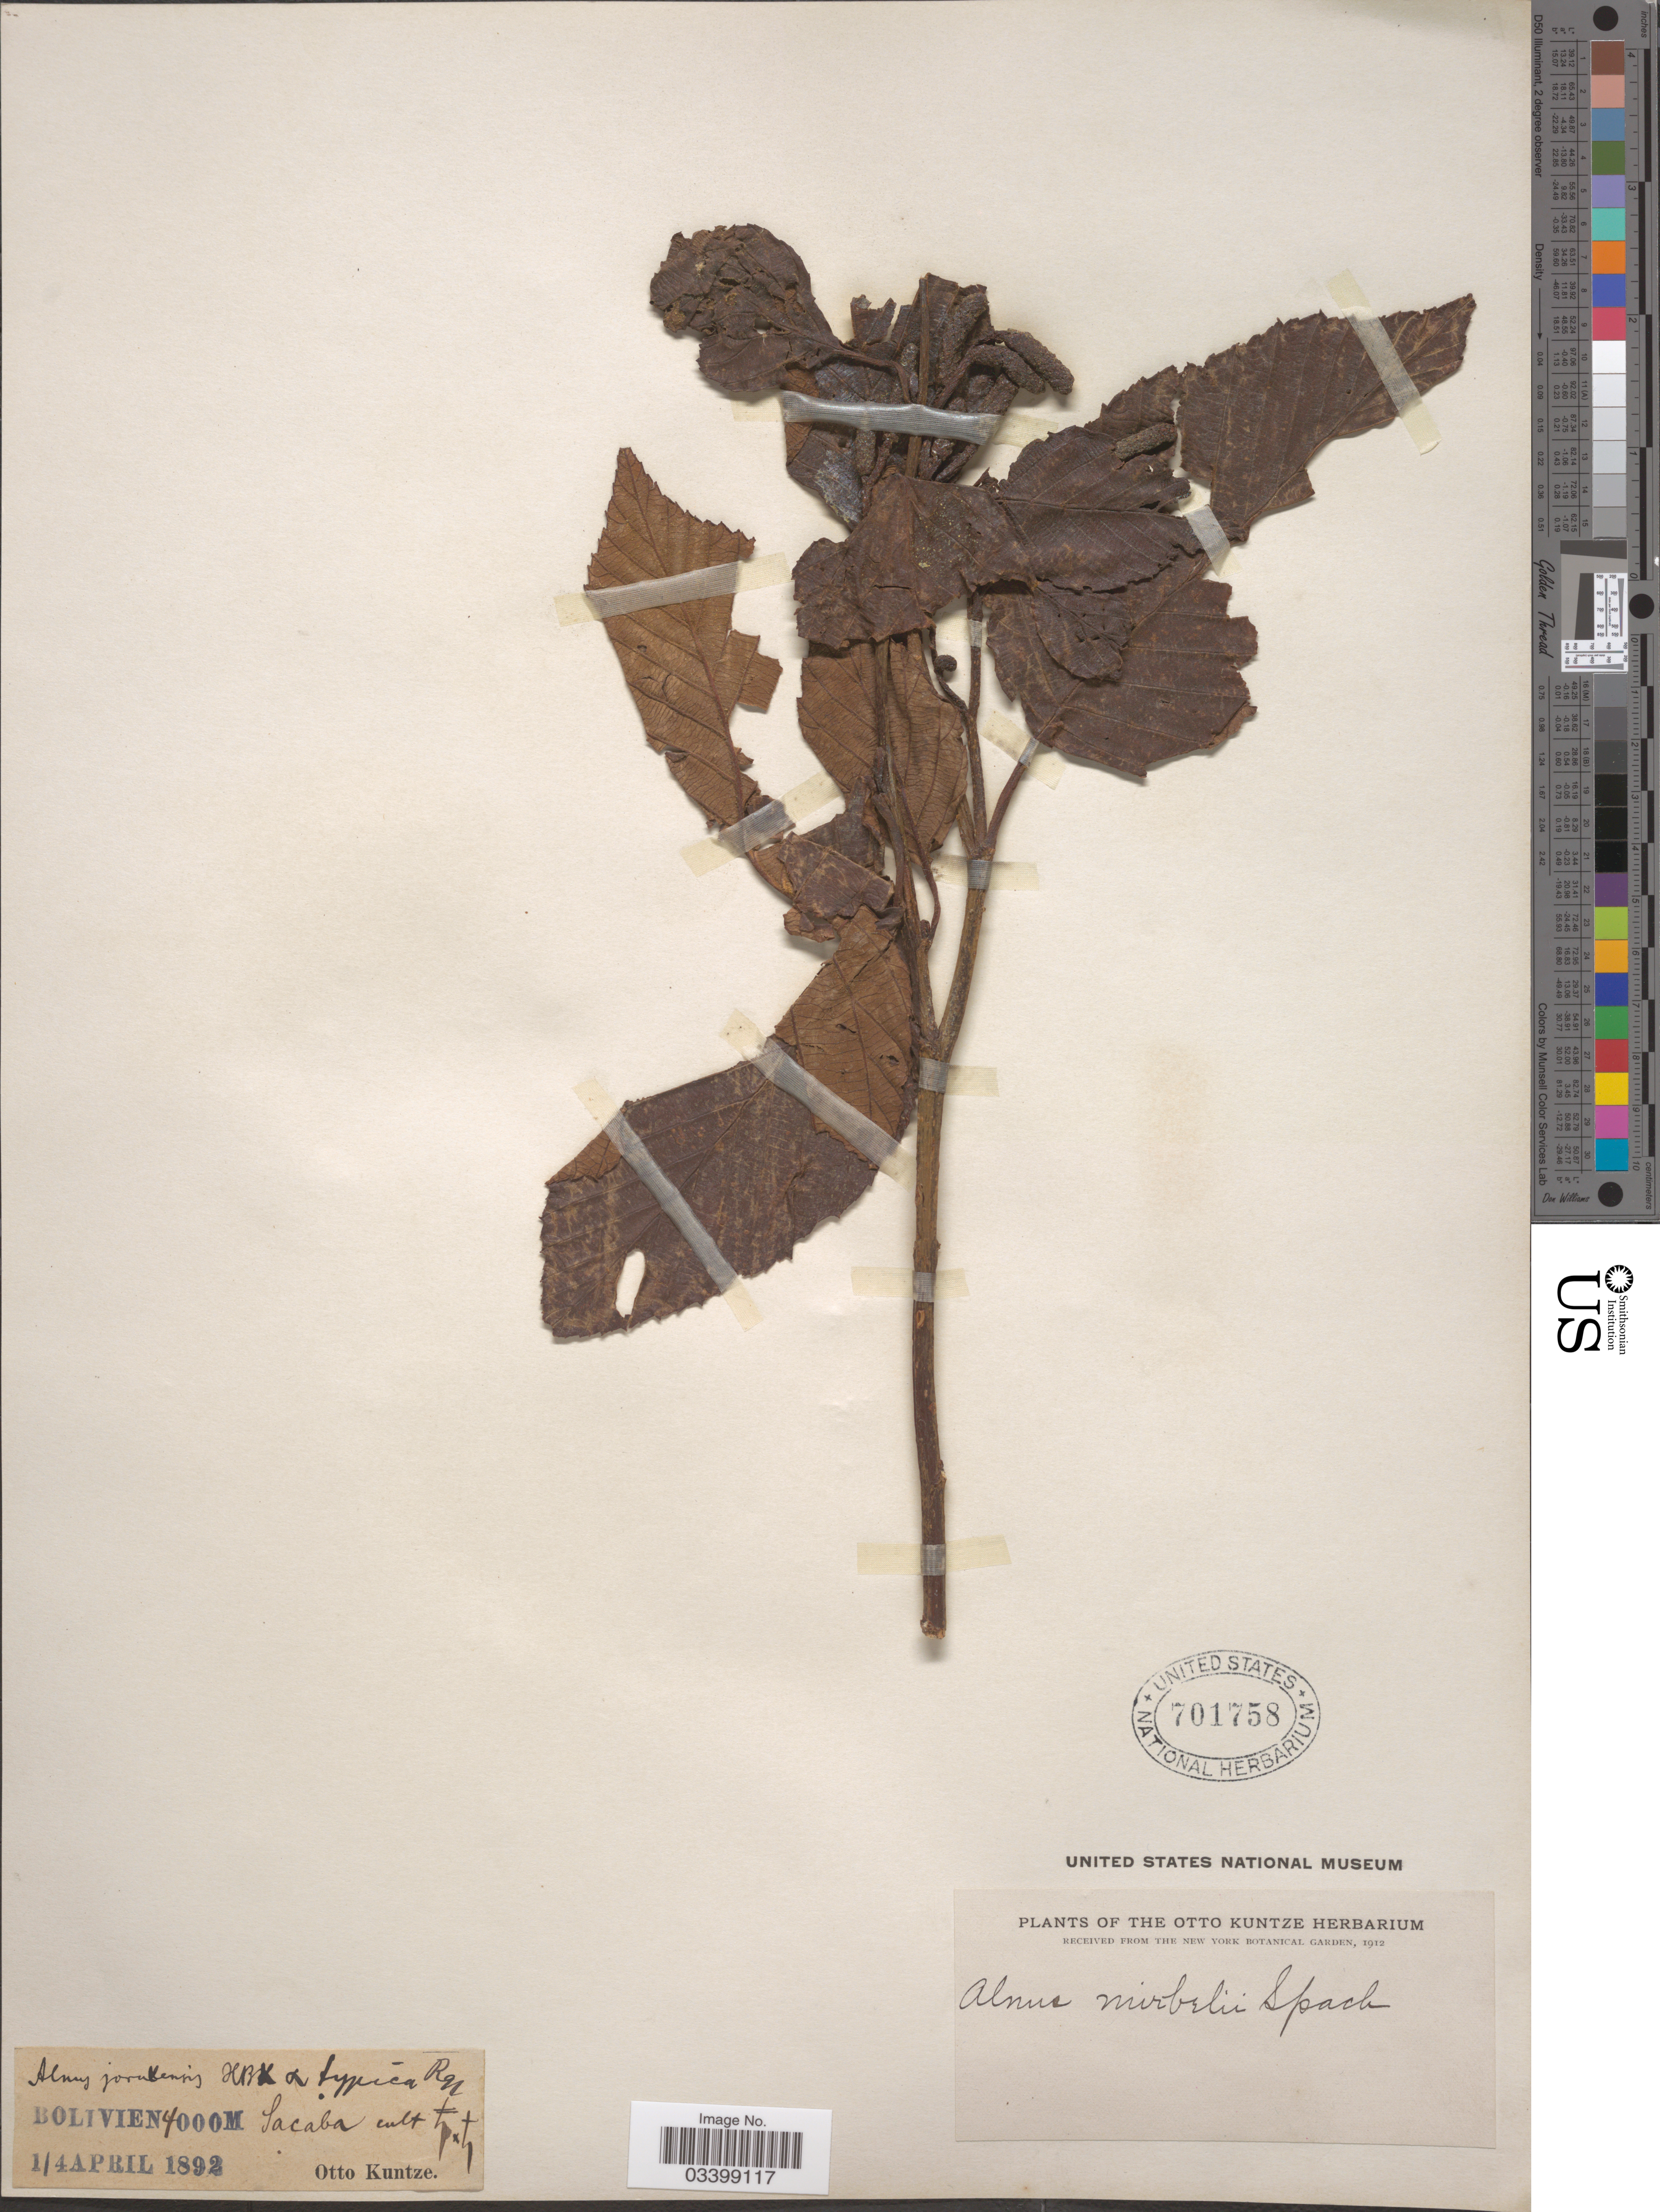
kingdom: Plantae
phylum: Tracheophyta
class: Magnoliopsida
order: Fagales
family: Betulaceae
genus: Alnus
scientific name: Alnus acuminata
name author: Kunth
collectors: C.E.O. Kuntze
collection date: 1892-04-01/1892-04-04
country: Bolivia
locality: Sacaba.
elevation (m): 4000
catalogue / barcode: US 701758